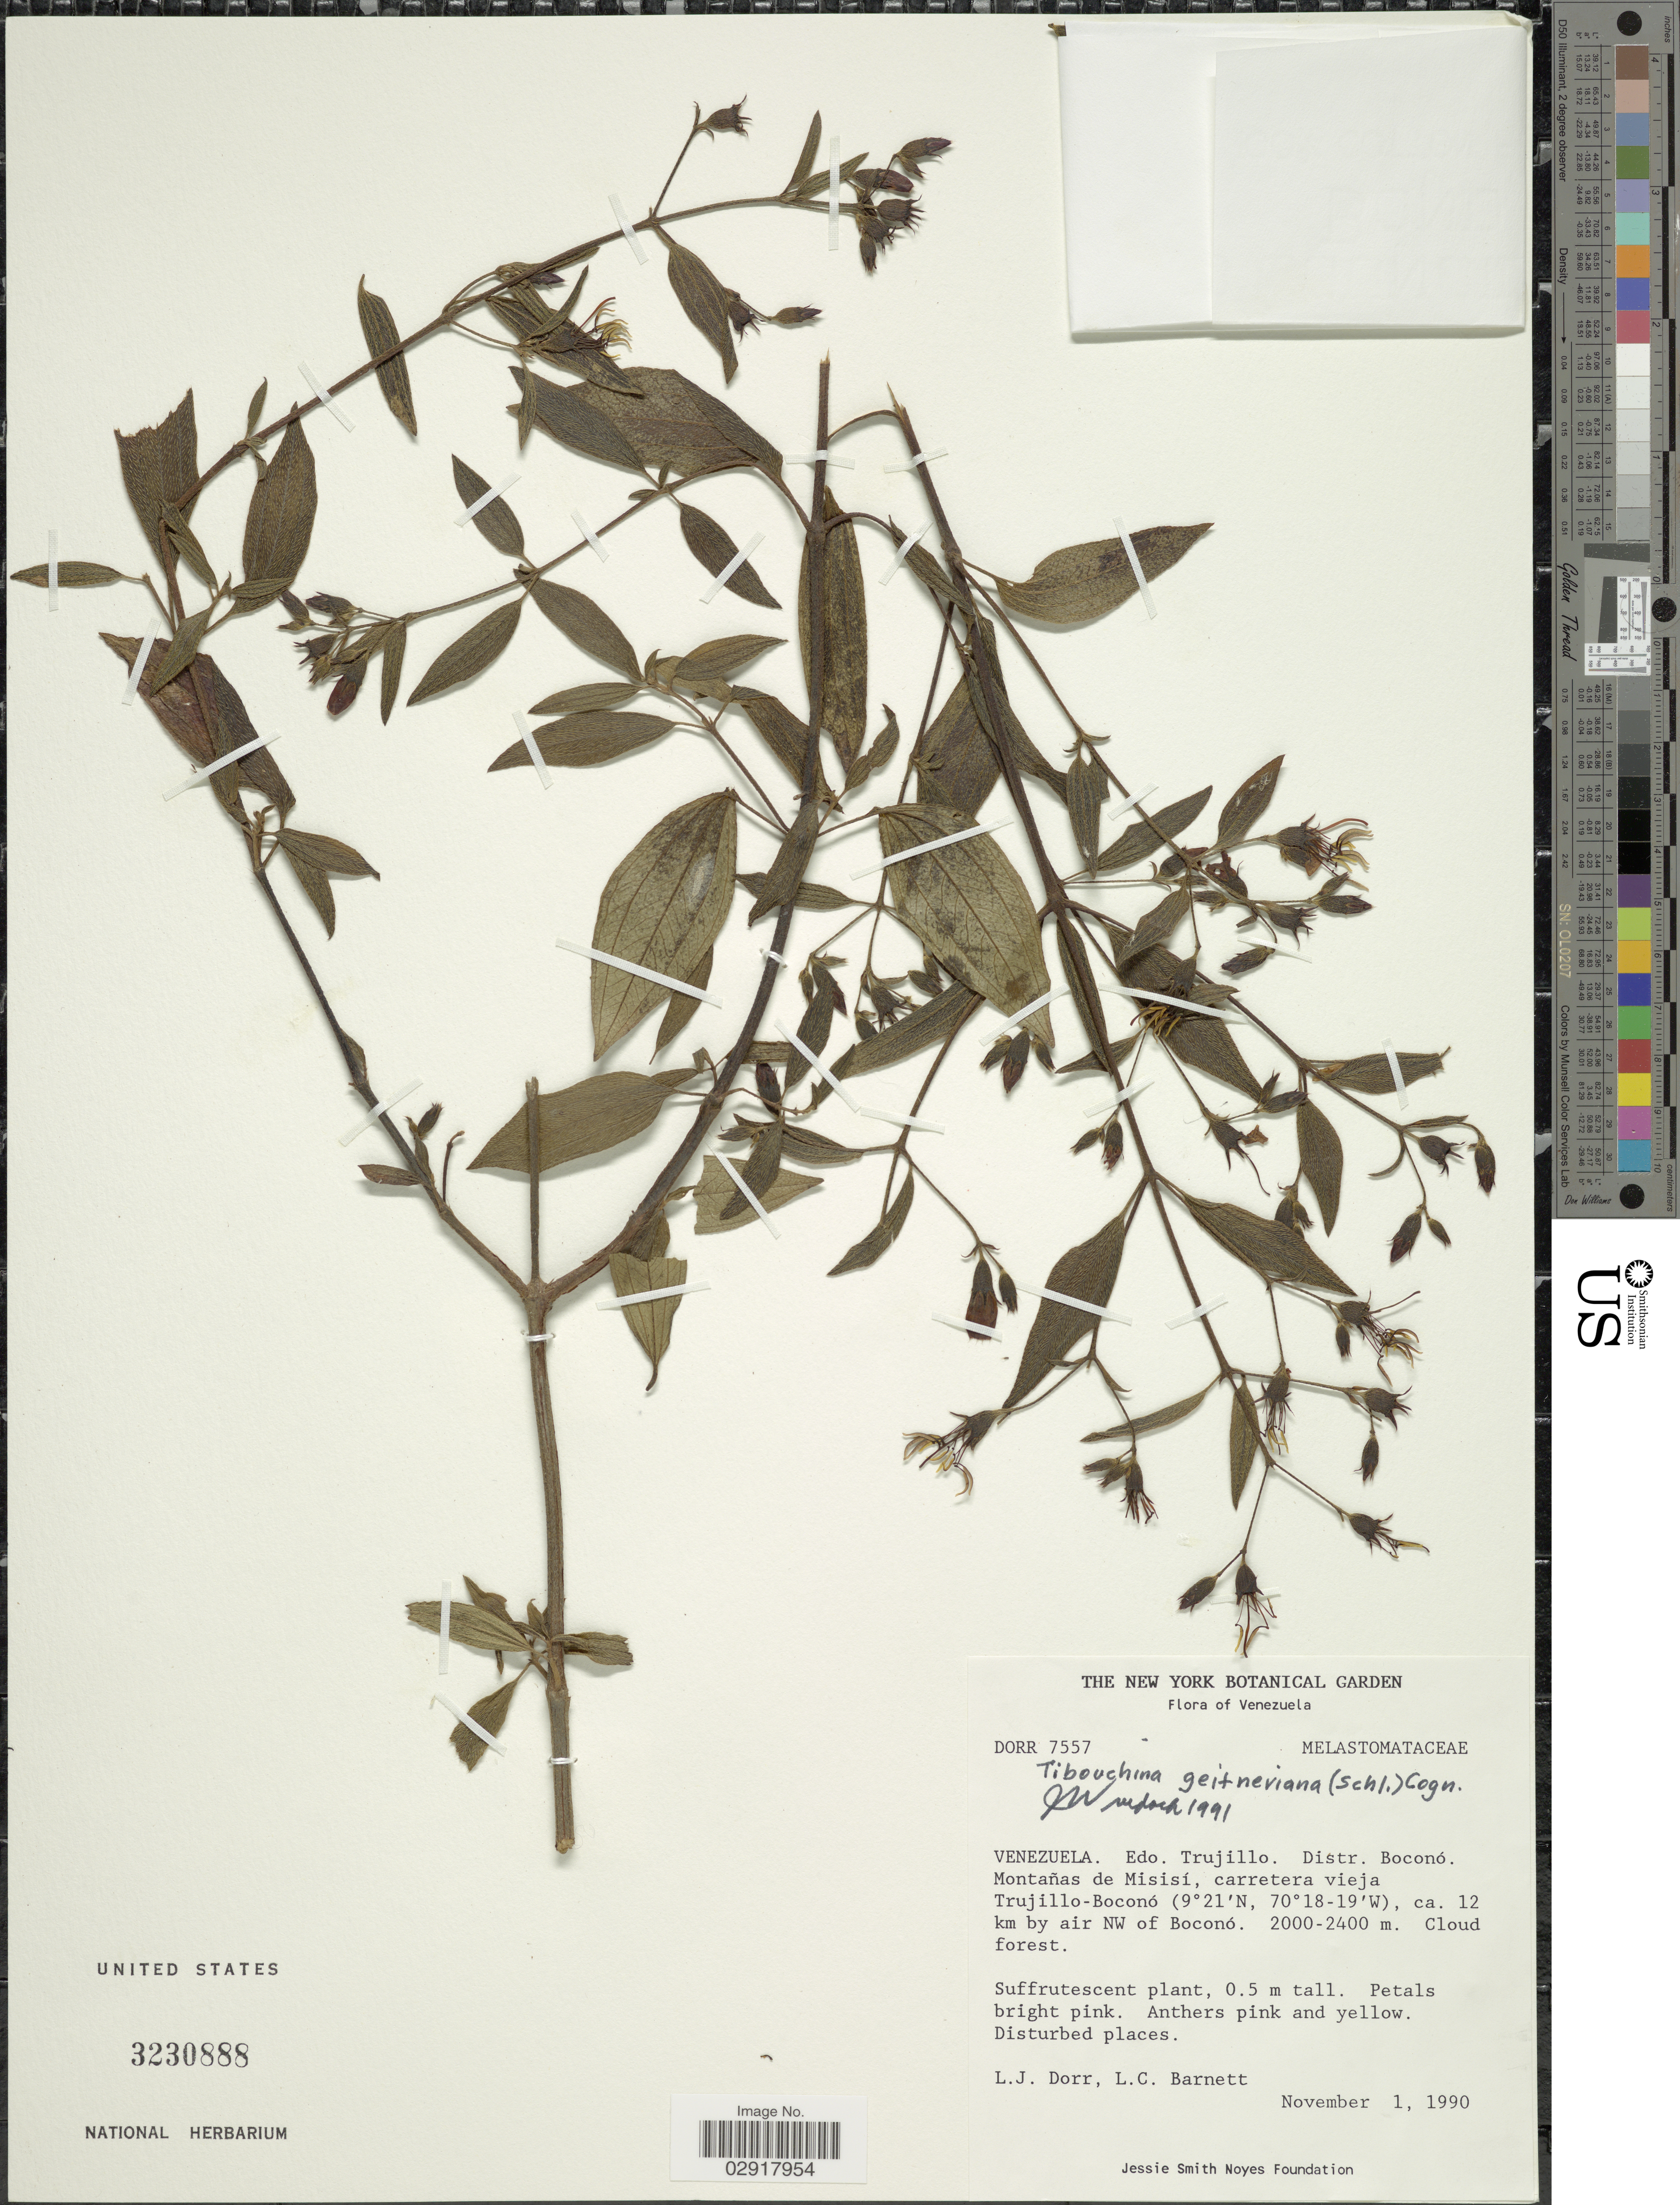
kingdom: Plantae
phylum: Tracheophyta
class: Magnoliopsida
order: Myrtales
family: Melastomataceae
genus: Chaetogastra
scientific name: Chaetogastra geitneriana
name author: Schltdl.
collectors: L. J. Dorr & L. C. Barnett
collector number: DORR 7557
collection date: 1990-11-01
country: Venezuela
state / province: Trujillo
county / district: Boconó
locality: Montañas de Misisí, carretera vieja Trujillo-Boconó, ca. 12 km by air NW of Boconó.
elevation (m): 2000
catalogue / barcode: US 3230888